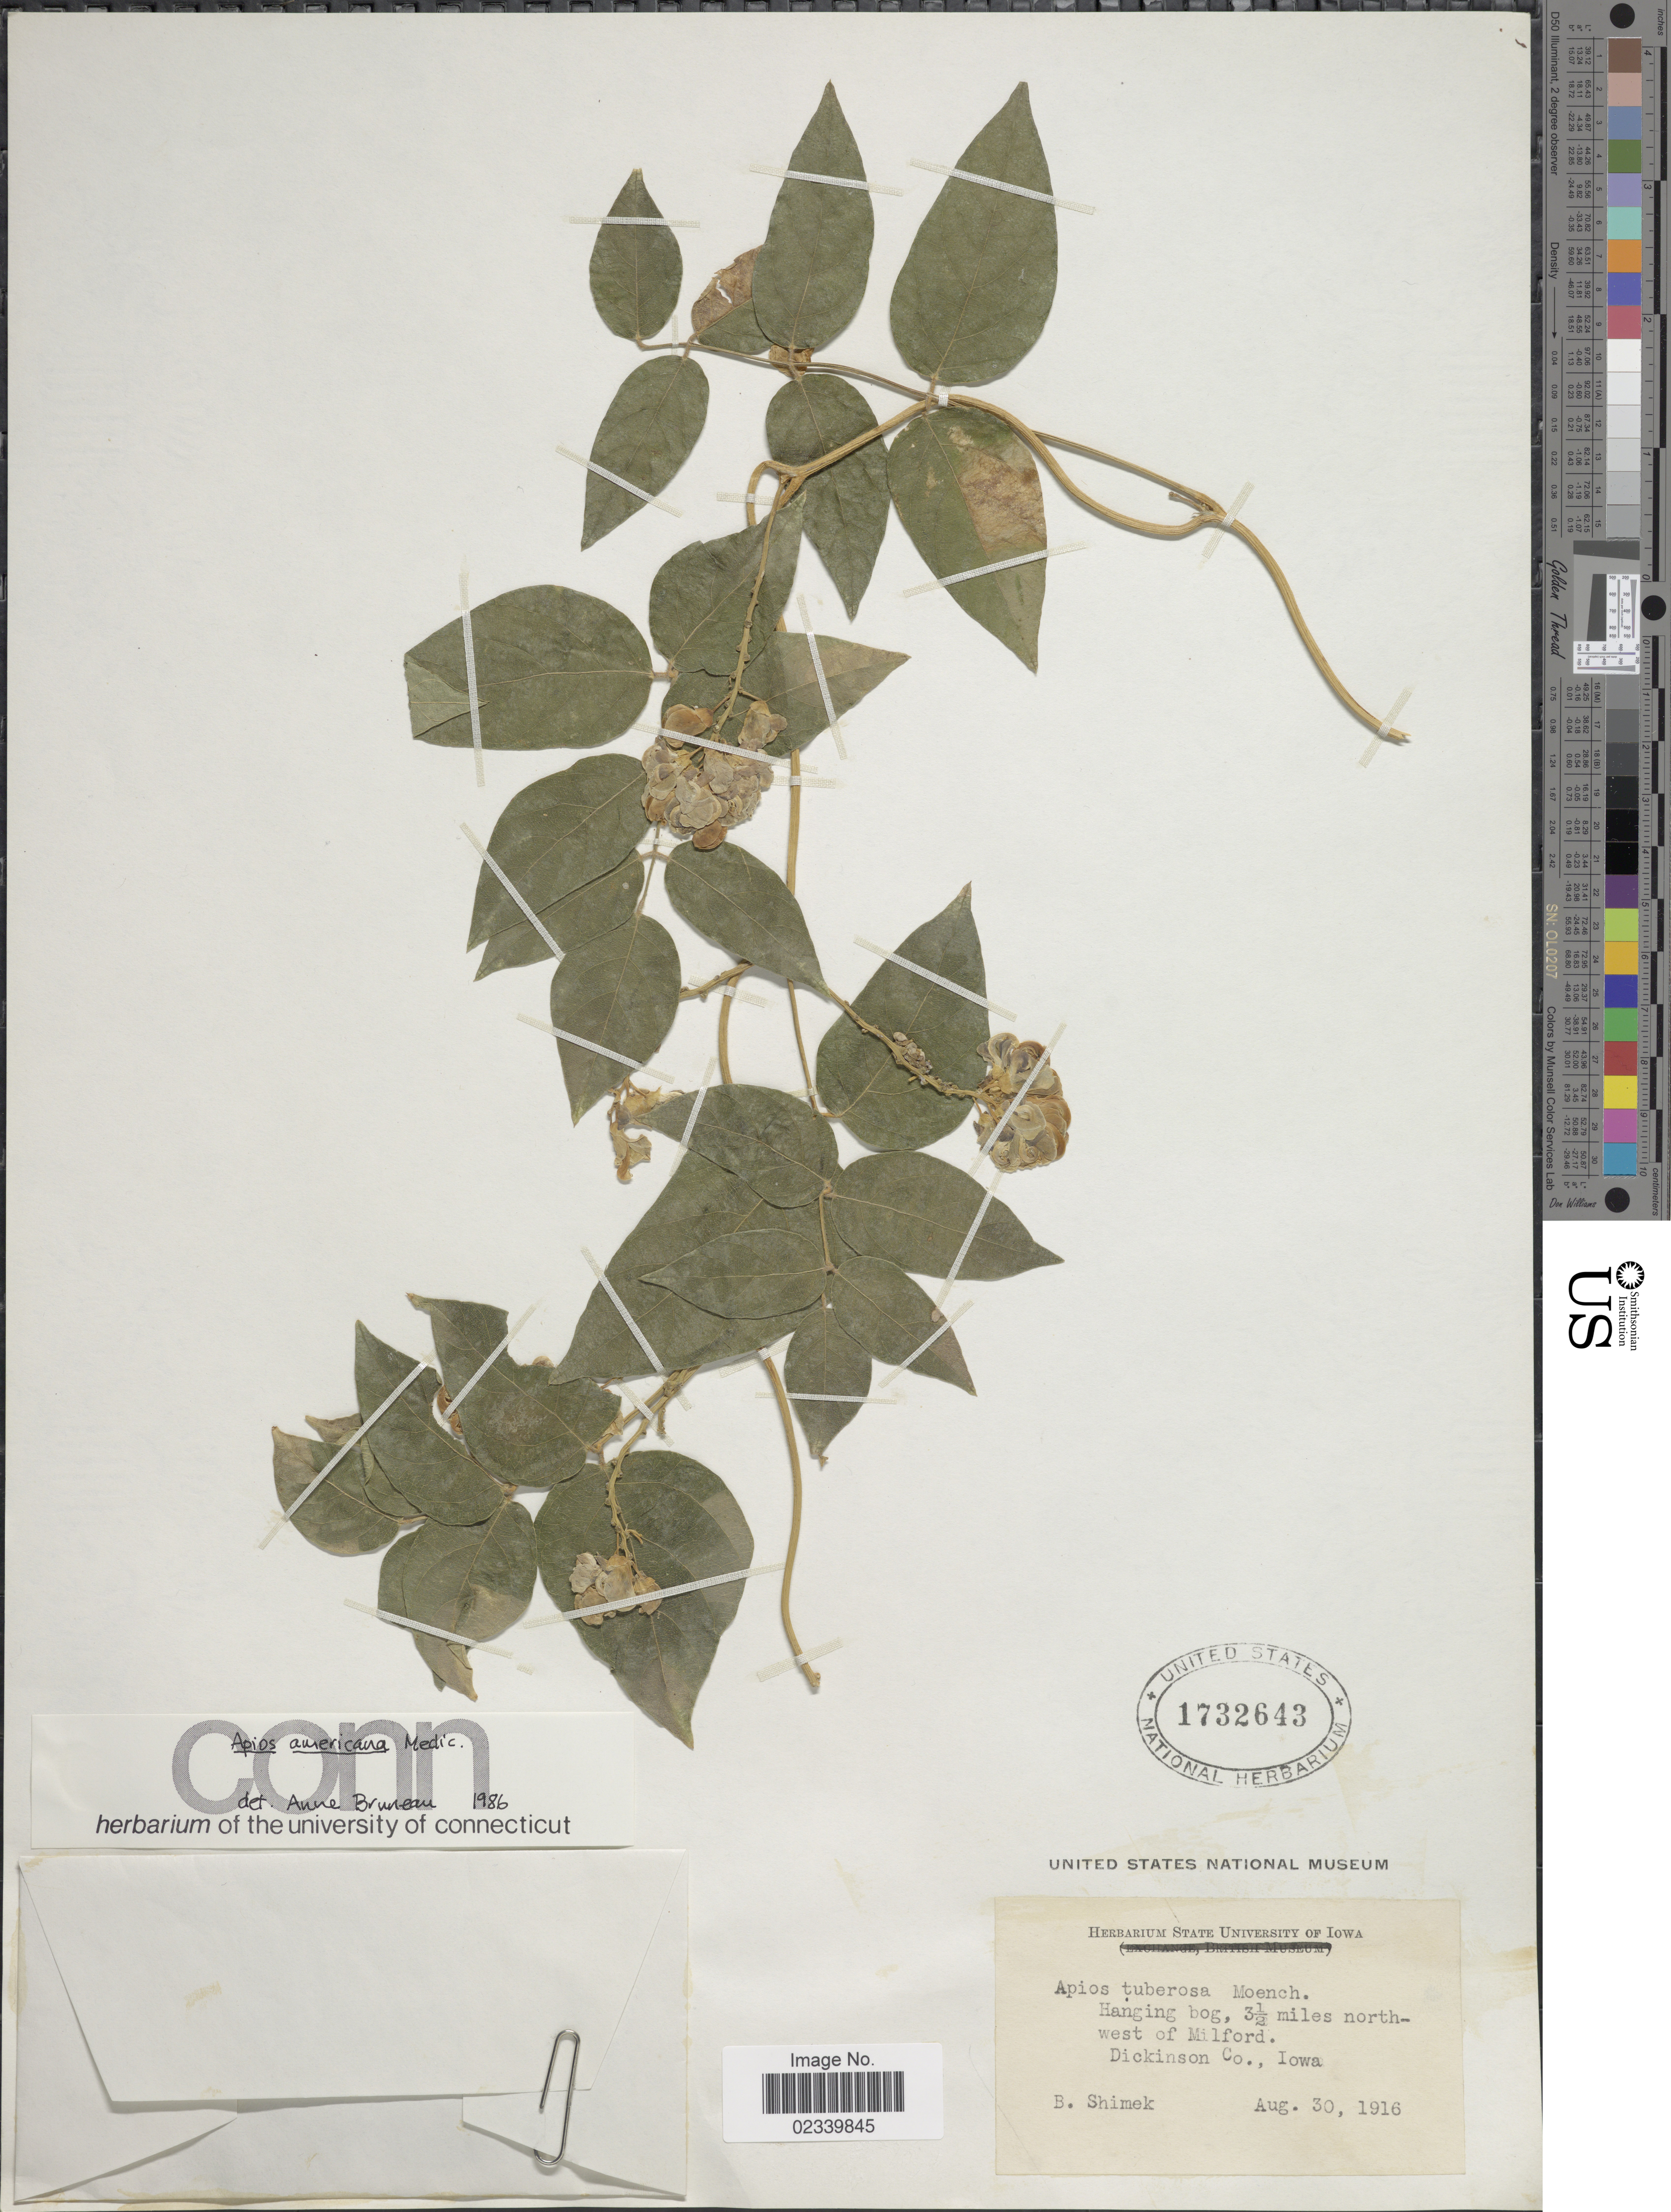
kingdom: Plantae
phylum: Tracheophyta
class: Magnoliopsida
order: Fabales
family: Fabaceae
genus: Apios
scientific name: Apios americana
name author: Medik.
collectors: B. Shimek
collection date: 1916-08-30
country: United States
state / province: Iowa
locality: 3½ miles north-west of Milford, Dickinson Co., Iowa.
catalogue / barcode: US 1732643